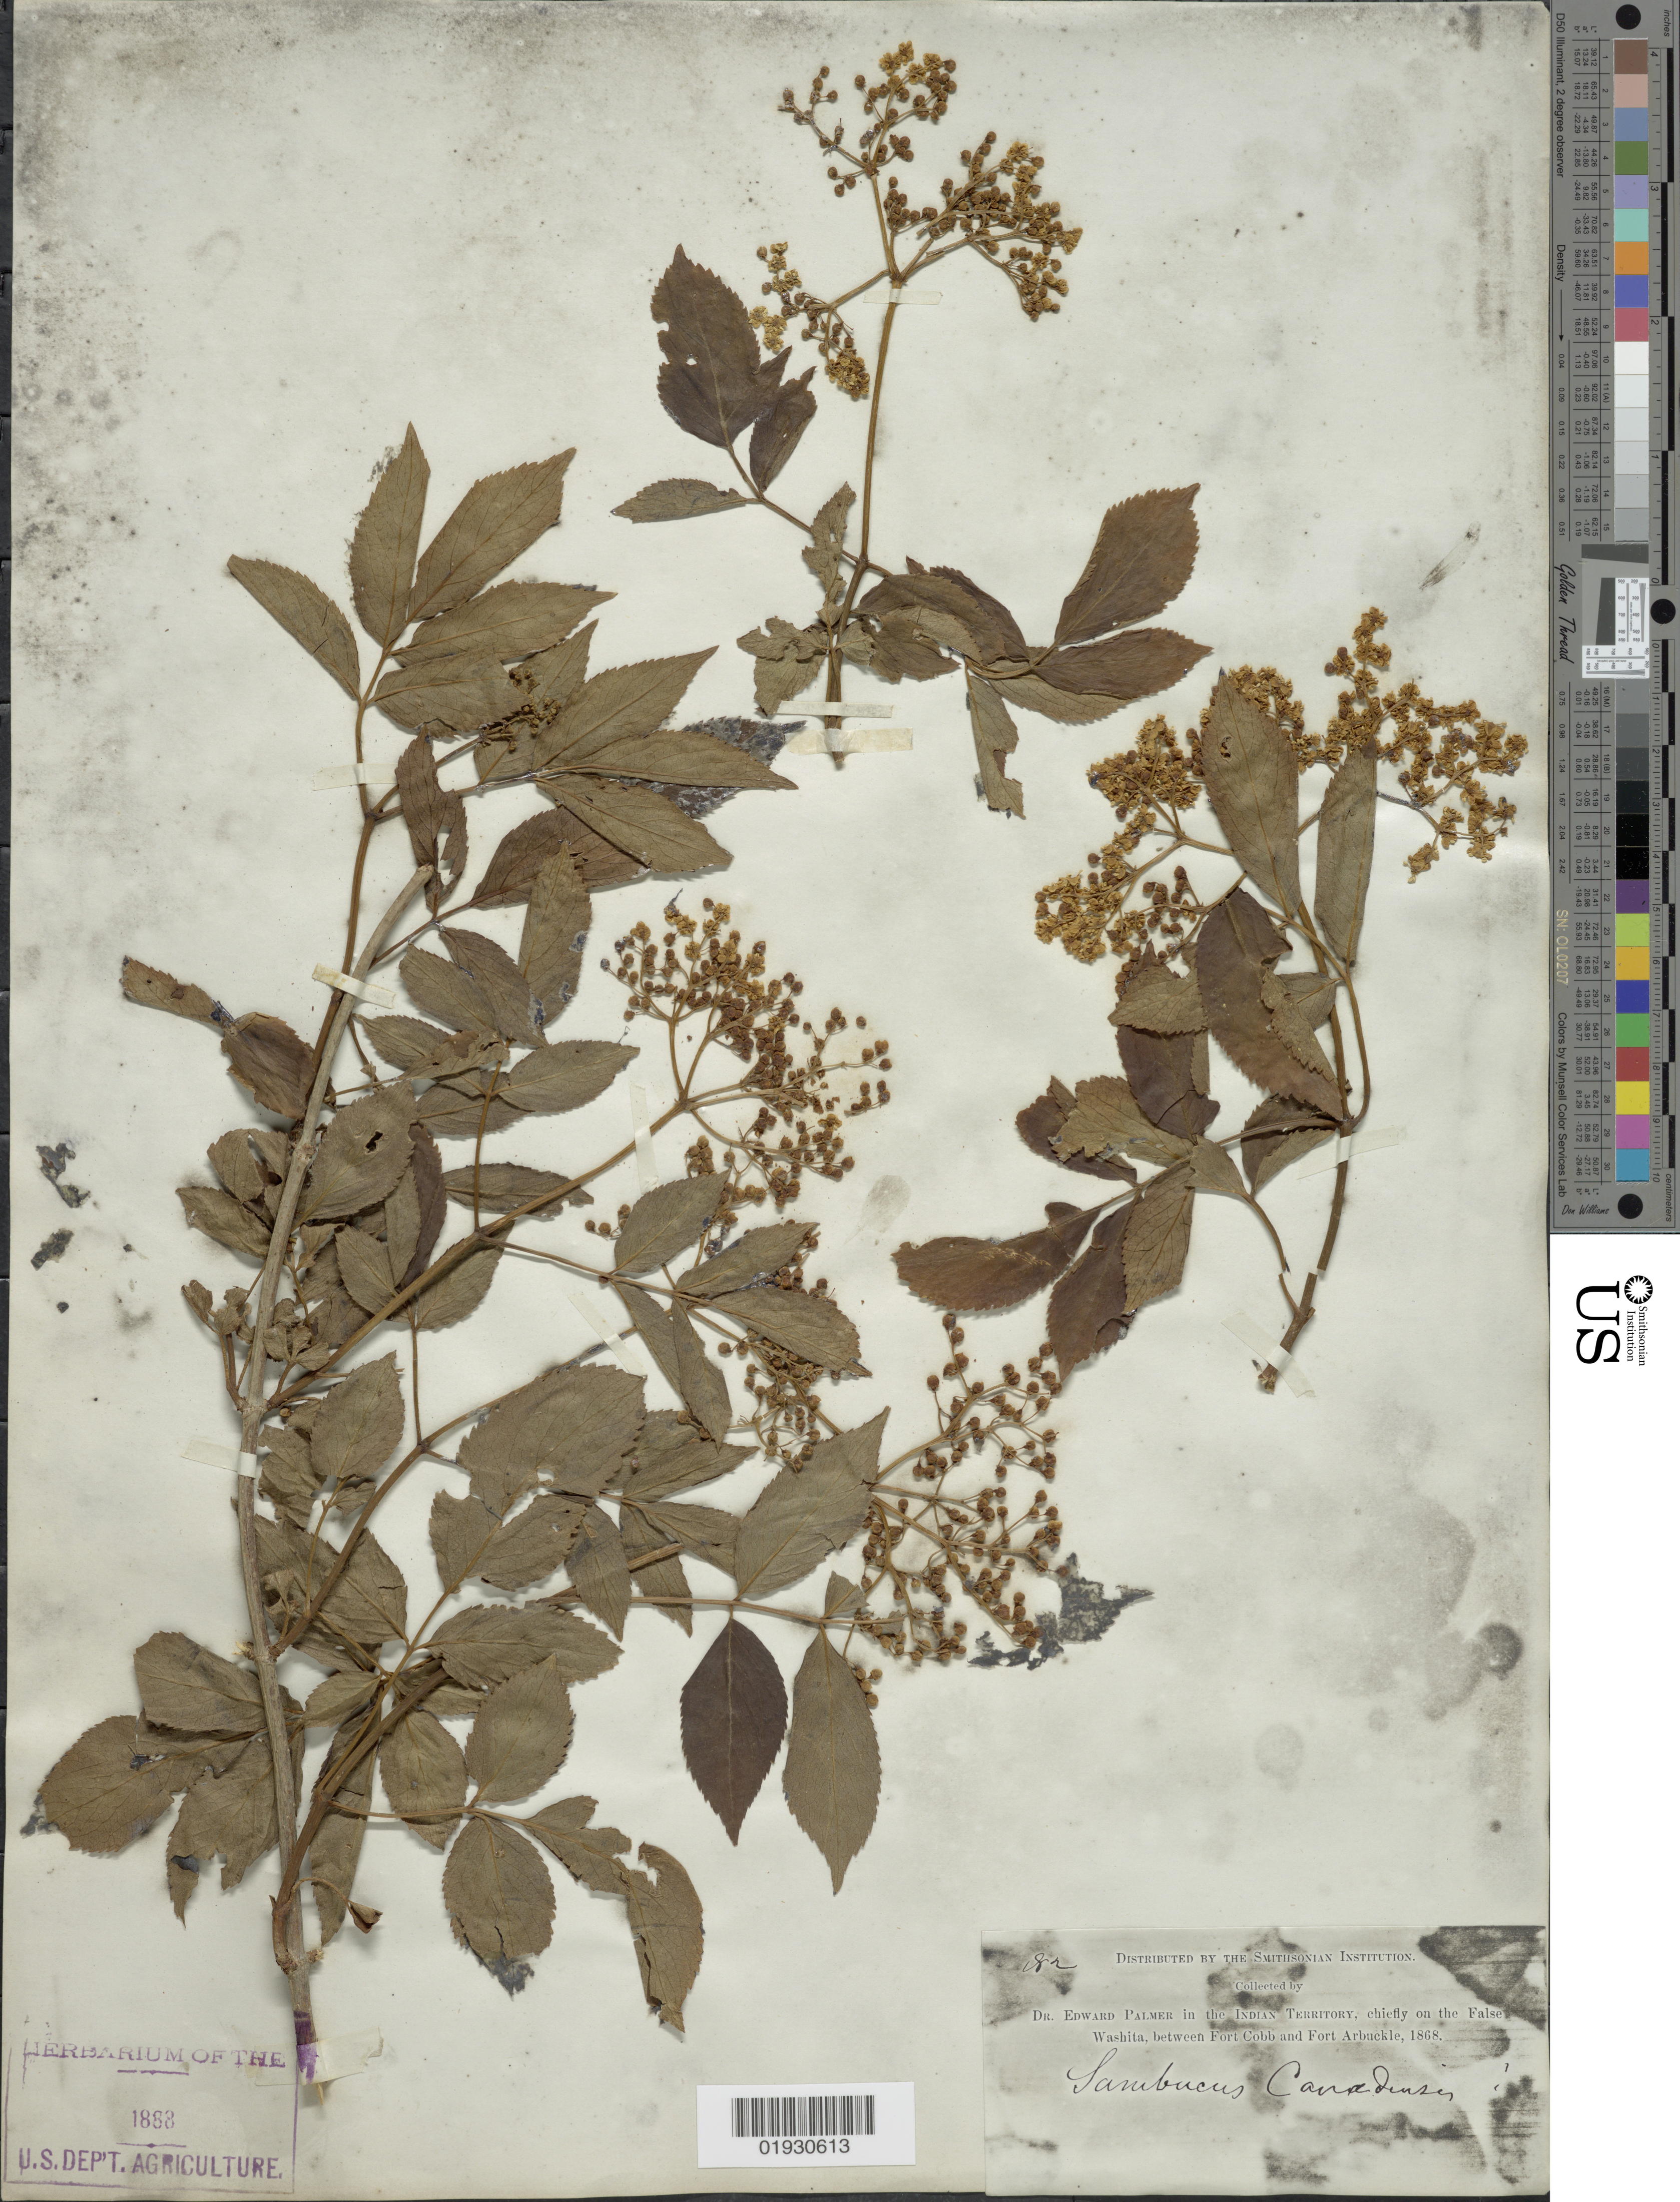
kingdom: Plantae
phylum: Tracheophyta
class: Magnoliopsida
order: Dipsacales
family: Viburnaceae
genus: Sambucus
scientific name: Sambucus canadensis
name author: L.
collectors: E. Palmer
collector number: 182?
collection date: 1868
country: United States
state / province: Oklahoma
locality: Indian Territory, chiefly on the False Washita, between Fort Cobb and Fort Arbuckle.